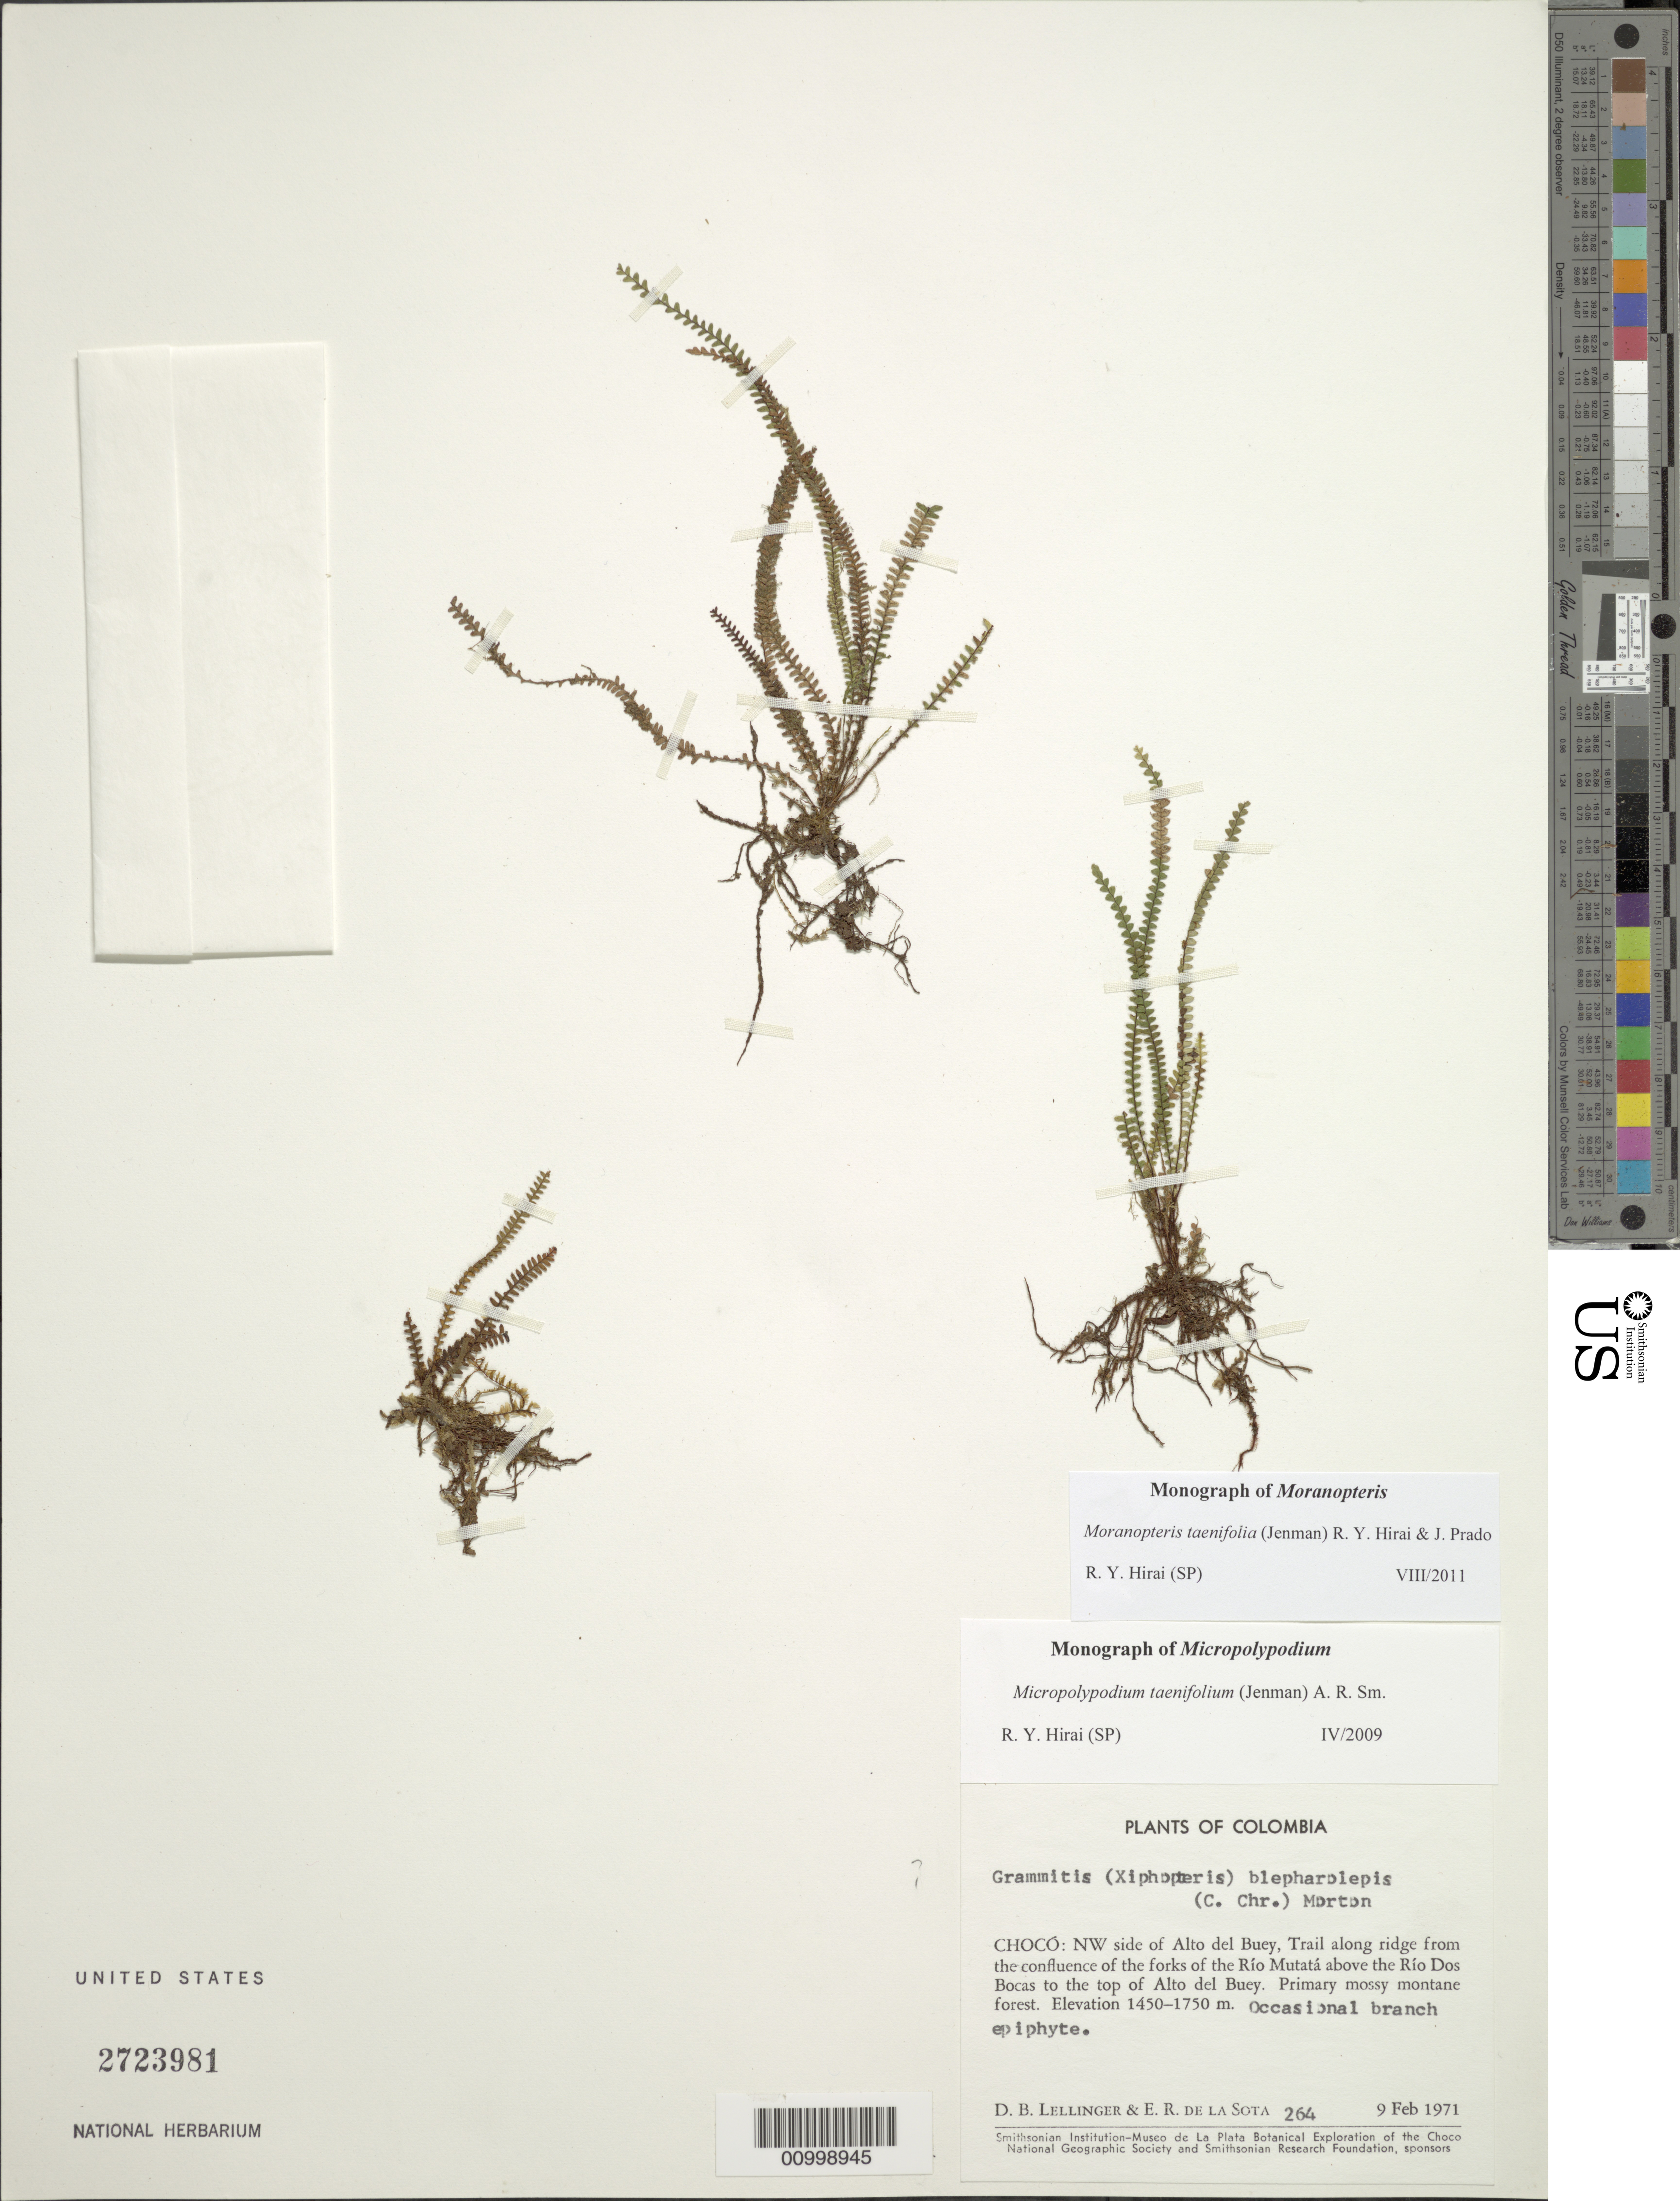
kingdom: Plantae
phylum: Tracheophyta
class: Polypodiopsida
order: Polypodiales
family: Polypodiaceae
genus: Moranopteris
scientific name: Moranopteris taenifolia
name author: (Jenman) R. Y. Hirai & J. Prado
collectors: D. B. Lellinger & E. R. de la Sota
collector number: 264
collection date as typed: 9-Feb-71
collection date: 1971-02-09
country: Colombia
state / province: Chocó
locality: NW side of Alto del Buey, trail along ridge from confluence of the forks of the Rio Mutata above the Rio Dos Bocas to the top of Alto del Buey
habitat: Primary mossy montane forest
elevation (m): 1450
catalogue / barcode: US 2723981